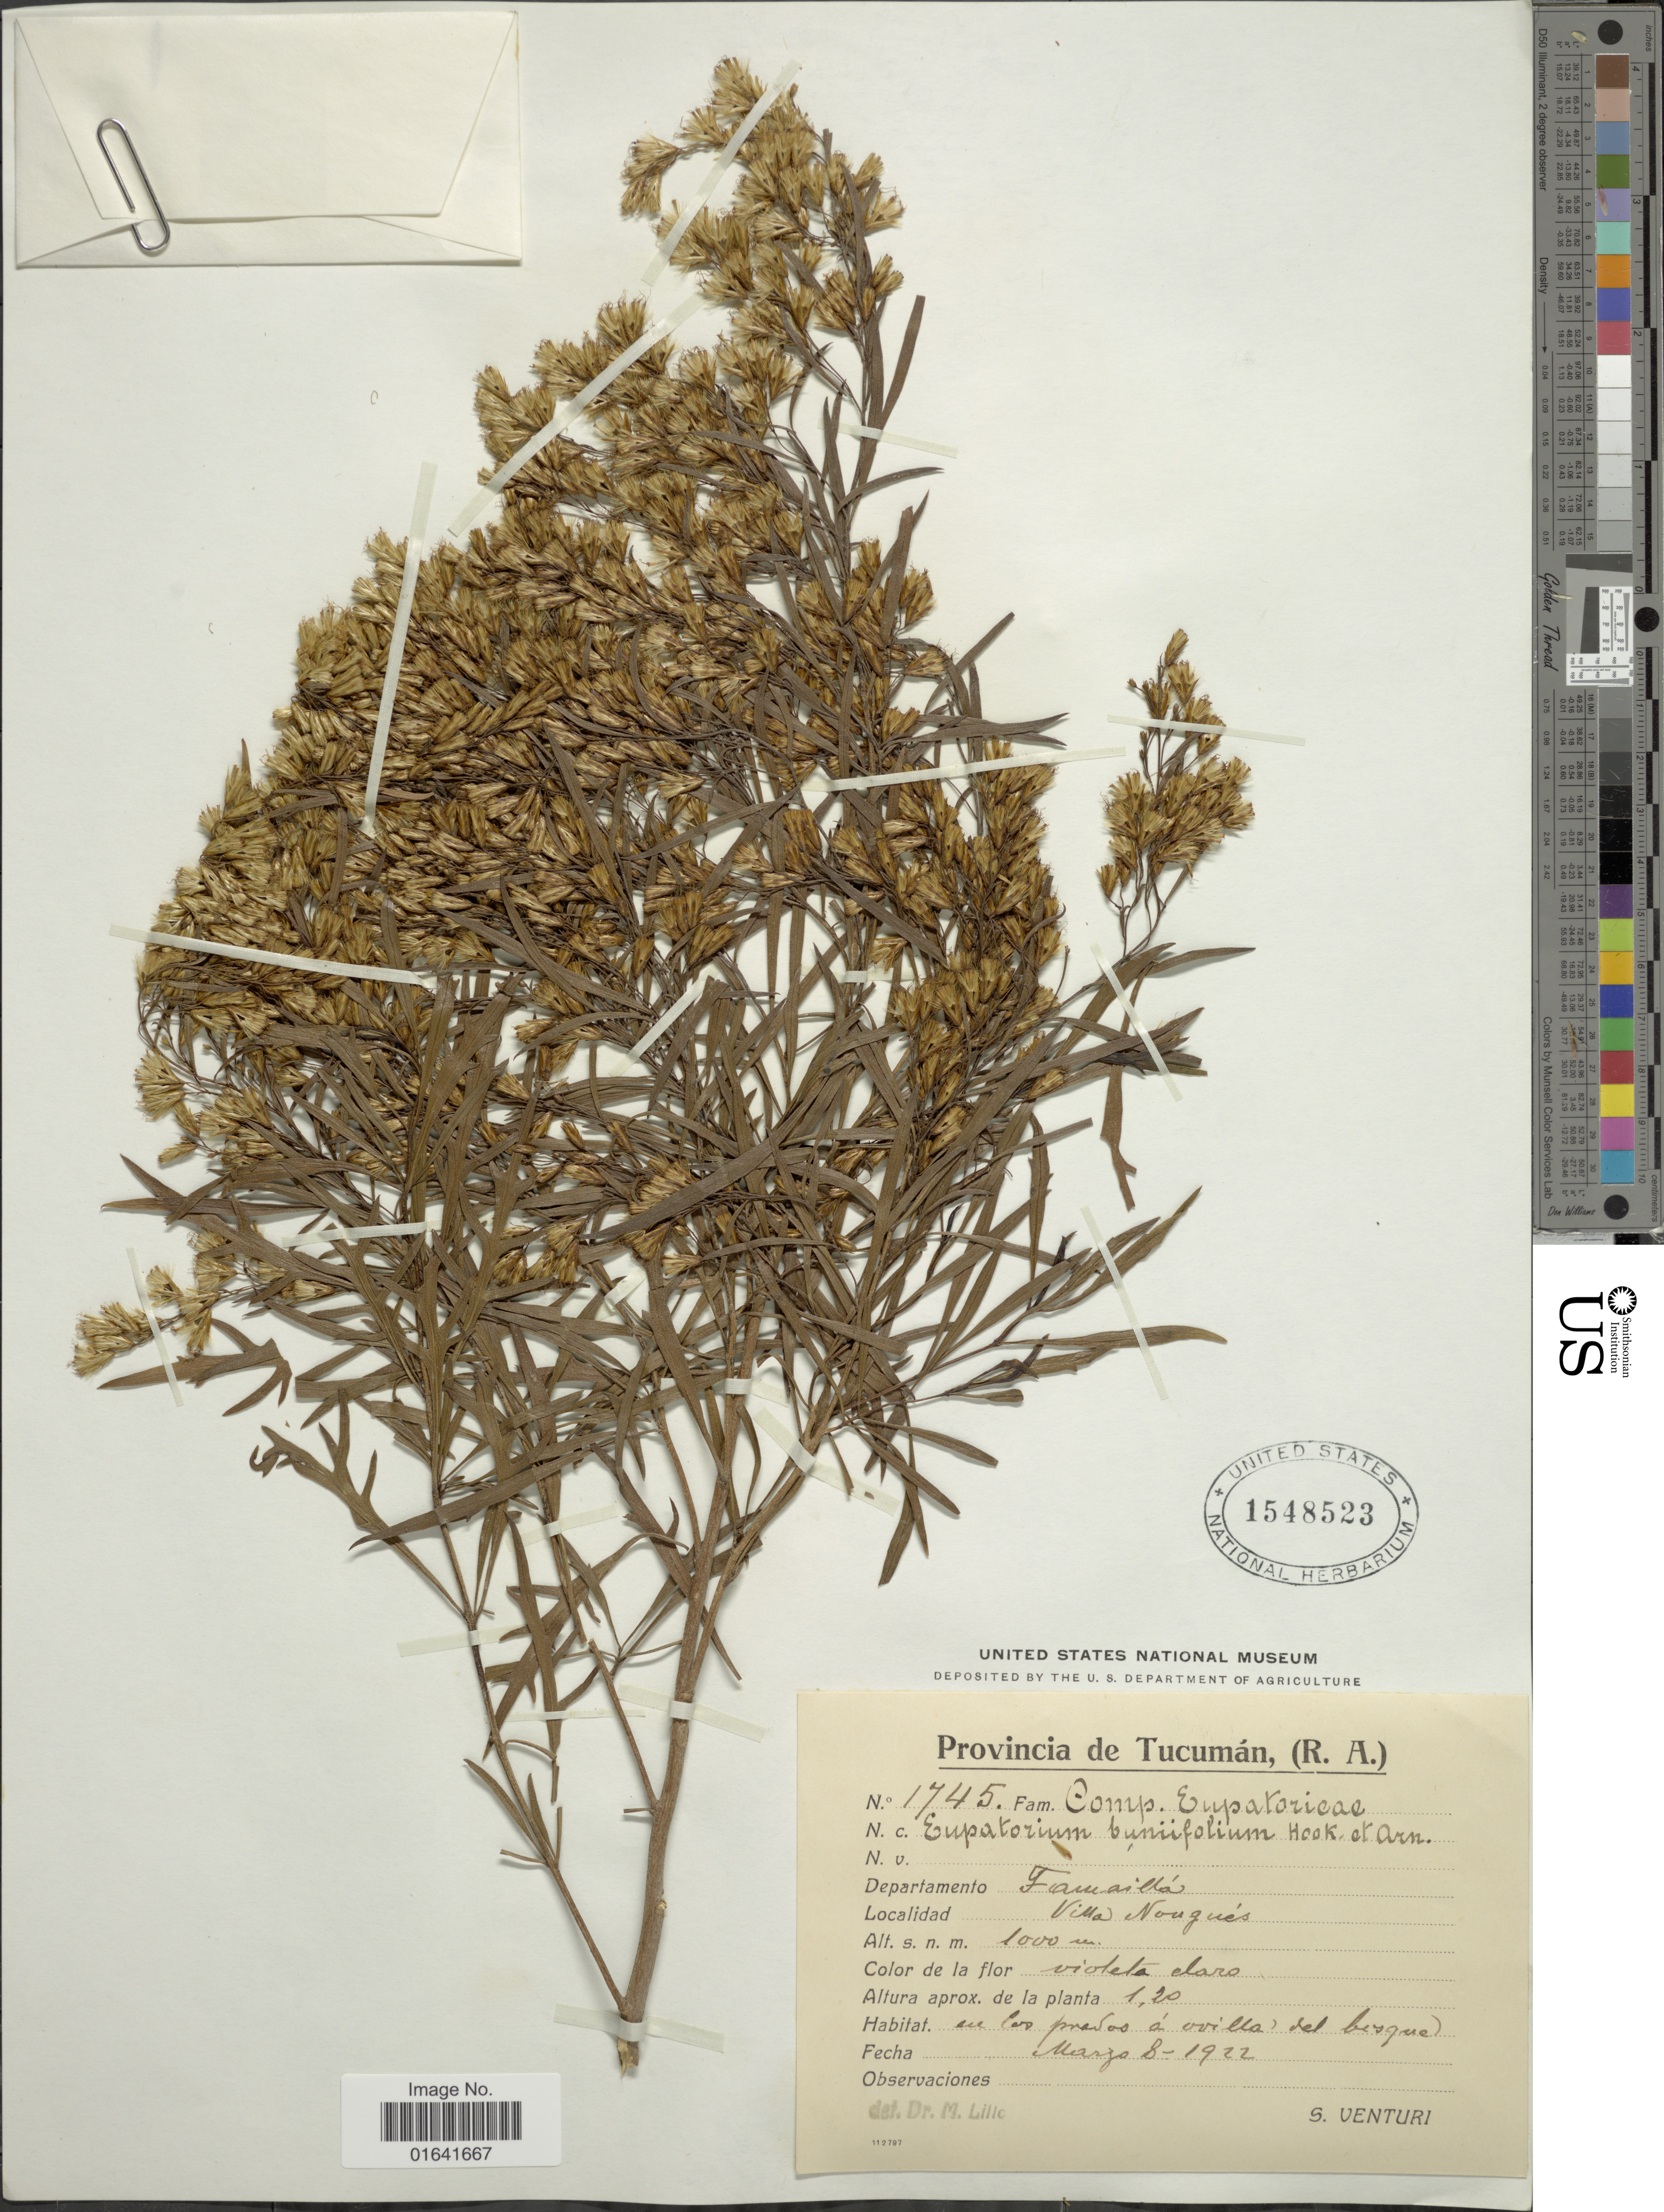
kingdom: Plantae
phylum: Tracheophyta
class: Magnoliopsida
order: Asterales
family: Asteraceae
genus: Acanthostyles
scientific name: Acanthostyles buniifolius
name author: (Hook. & Arn.) R.M. King & H. Rob.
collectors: S. Venturi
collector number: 1745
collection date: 1922-03-08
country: Argentina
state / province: Tucuman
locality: (R.A.) Departamento Famaillá, Villa Nougeus.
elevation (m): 1000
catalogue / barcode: US 1548523